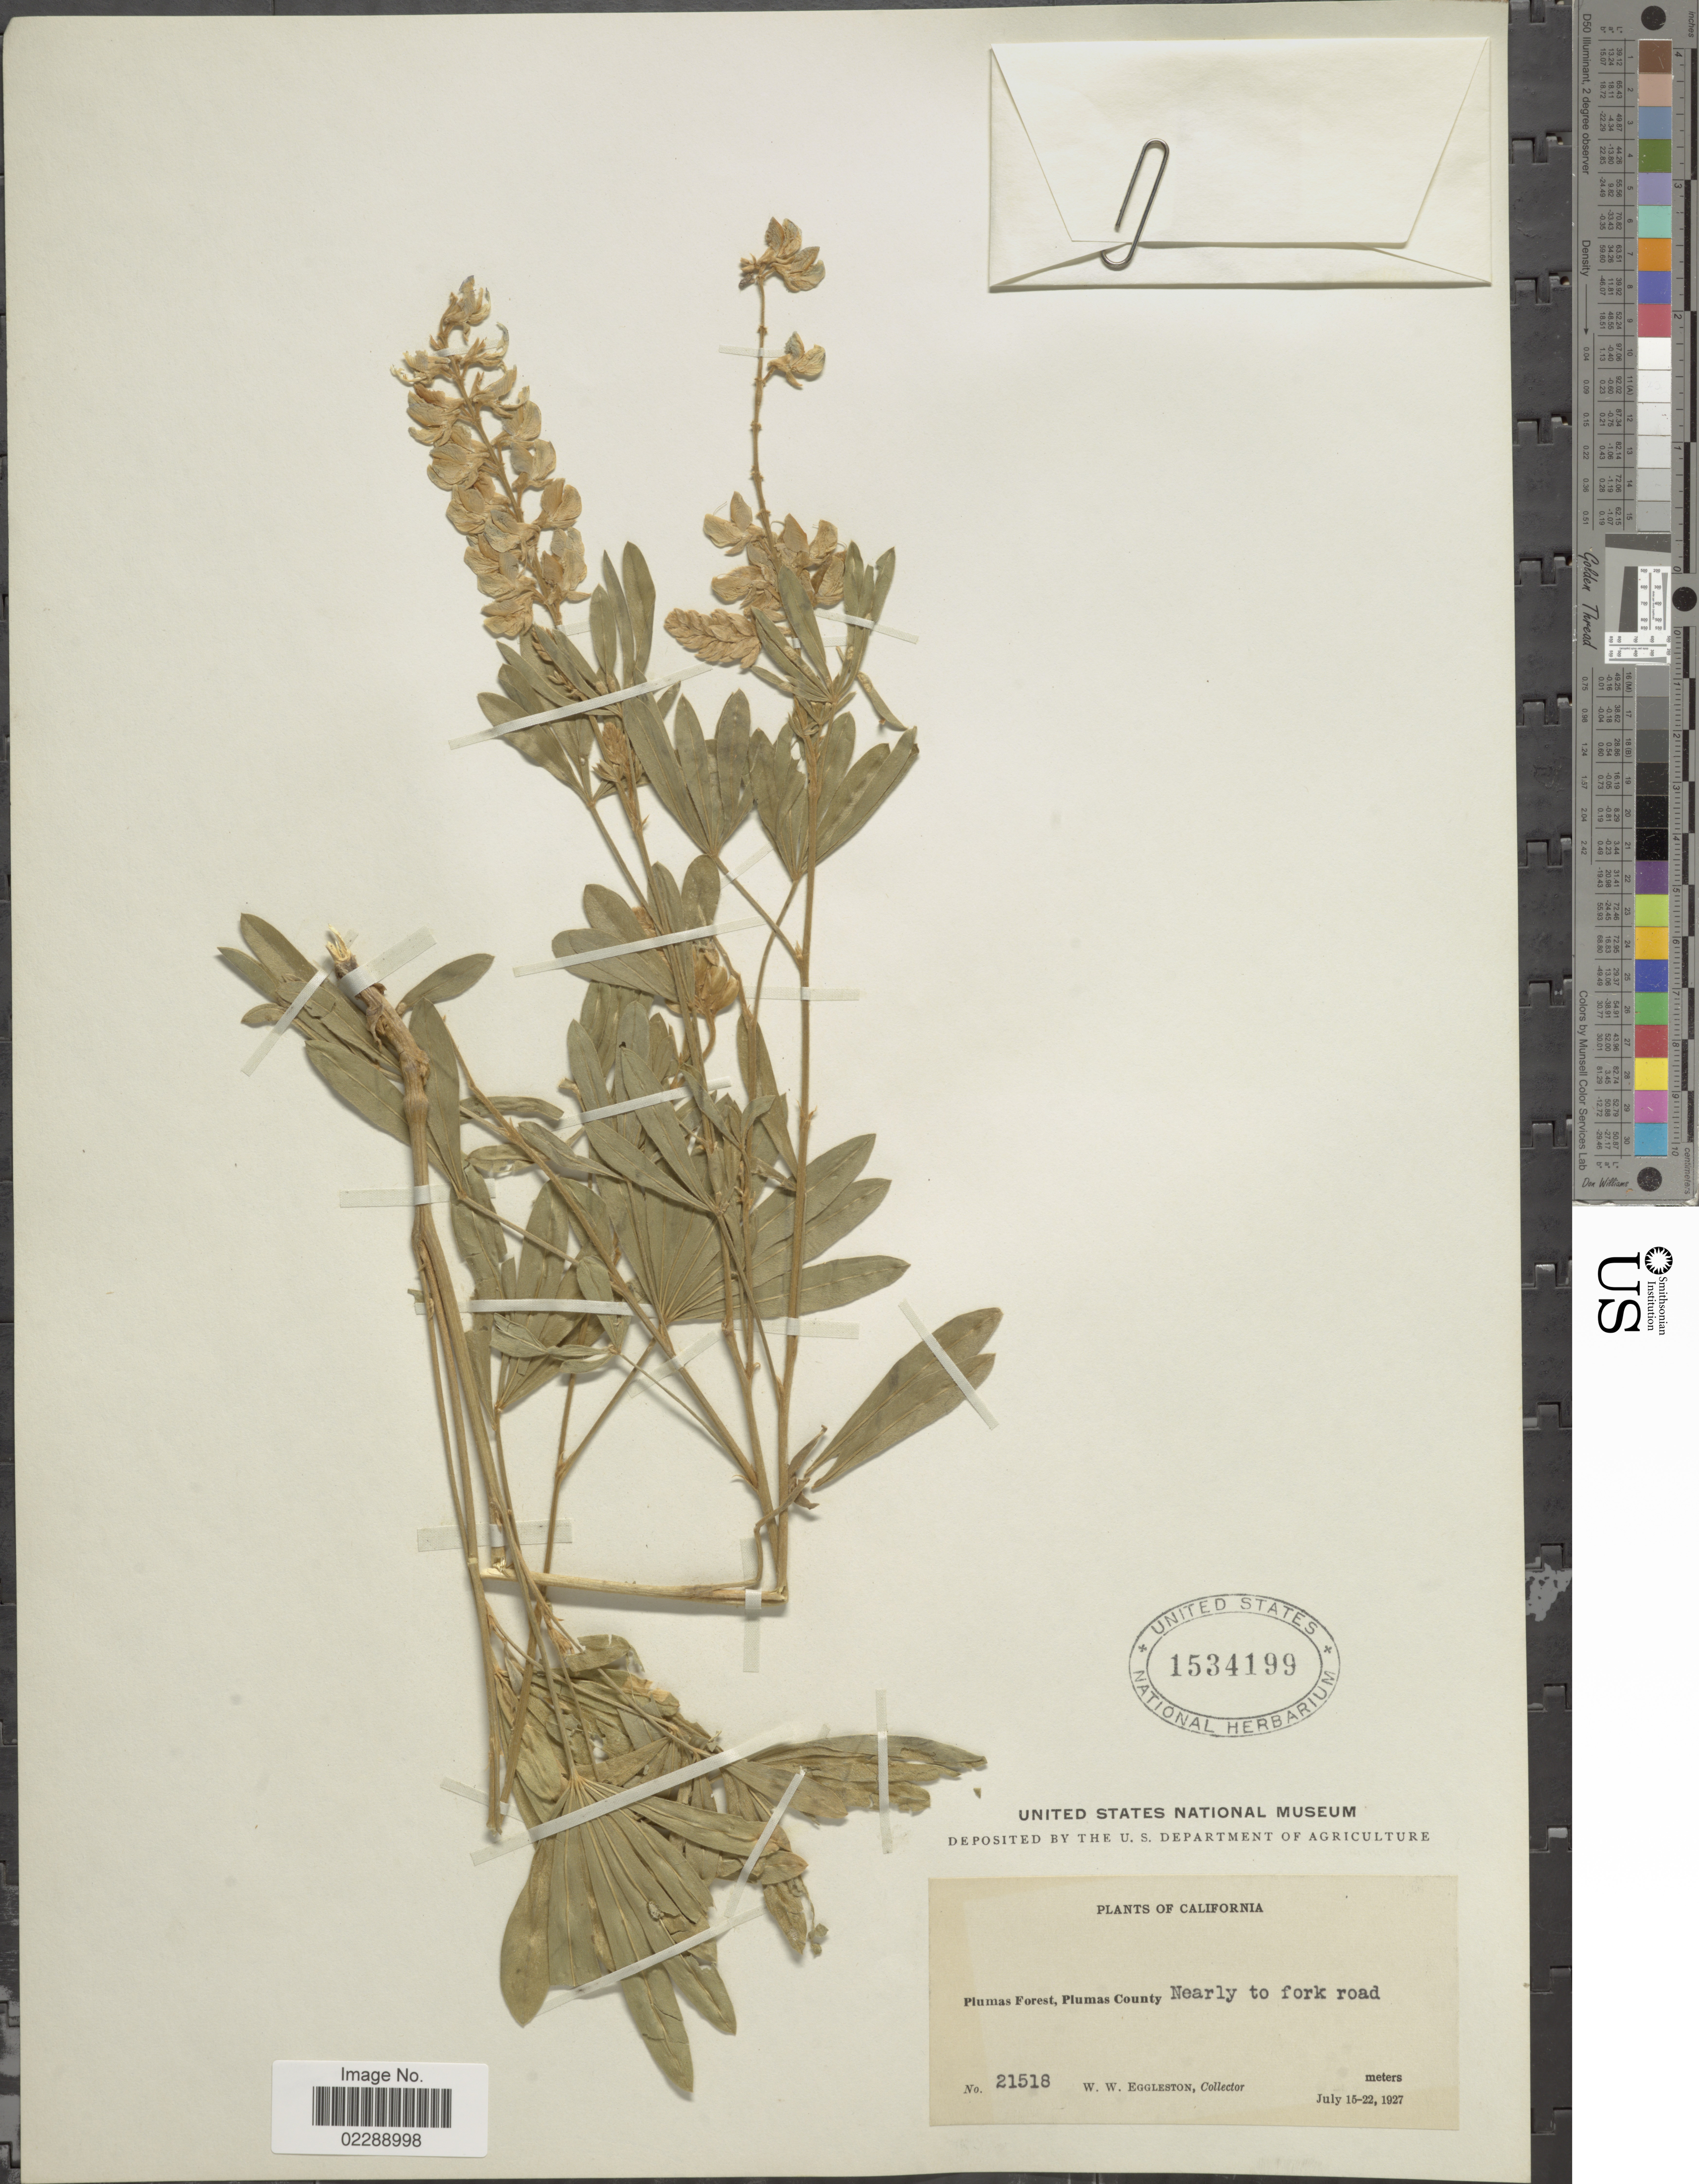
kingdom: Plantae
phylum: Tracheophyta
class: Magnoliopsida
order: Fabales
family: Fabaceae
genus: Lupinus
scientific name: Lupinus sp.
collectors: W. W. Eggleston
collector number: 21518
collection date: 1927-07-15/1927-07-22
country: United States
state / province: California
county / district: Plumas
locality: Plumas Forest, Plumas County, Nearly to Fork road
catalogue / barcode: US 1534199